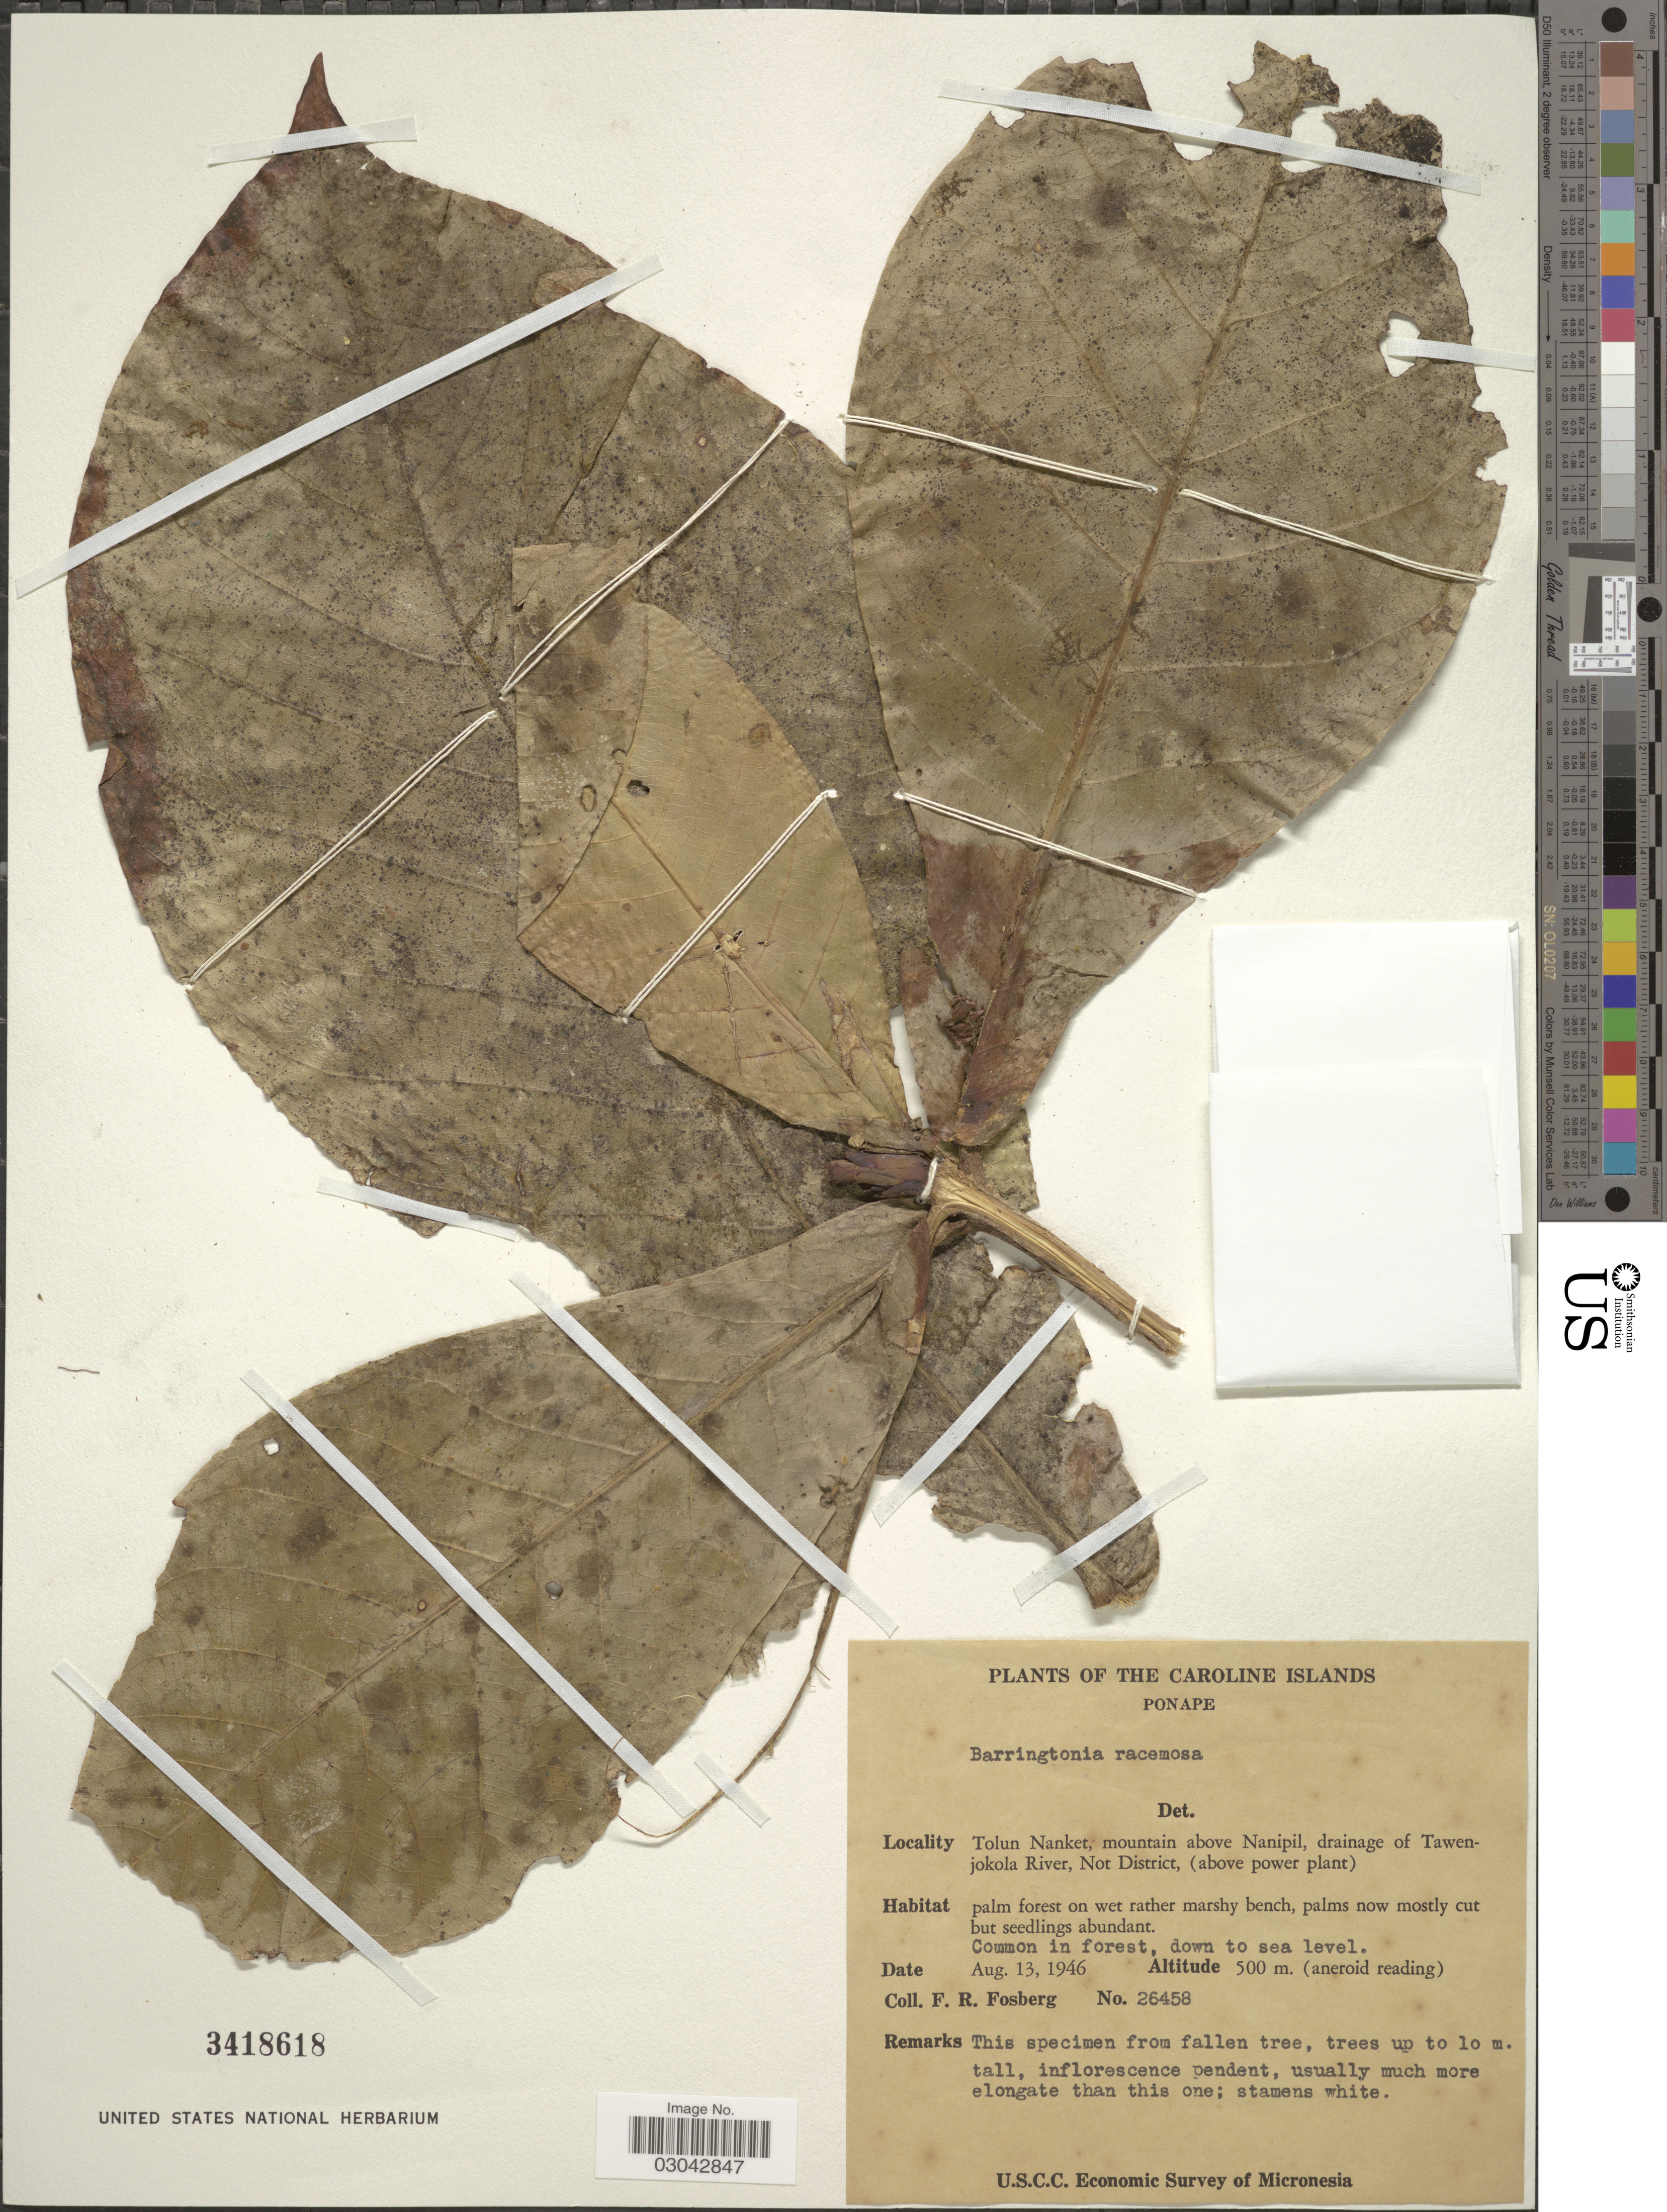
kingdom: Plantae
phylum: Tracheophyta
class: Magnoliopsida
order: Ericales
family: Lecythidaceae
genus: Barringtonia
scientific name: Barringtonia racemosa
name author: (L.) Spreng.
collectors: F. R. Fosberg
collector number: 26458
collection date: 1946-08-13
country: Micronesia, Federated States of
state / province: Pohnpei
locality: Caroline Islands. Ponape. Tolun Nanket, mountain above Nanipil, drainage of Tawenjokola River, Not District, (above power plant).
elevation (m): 500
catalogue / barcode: US 3418618